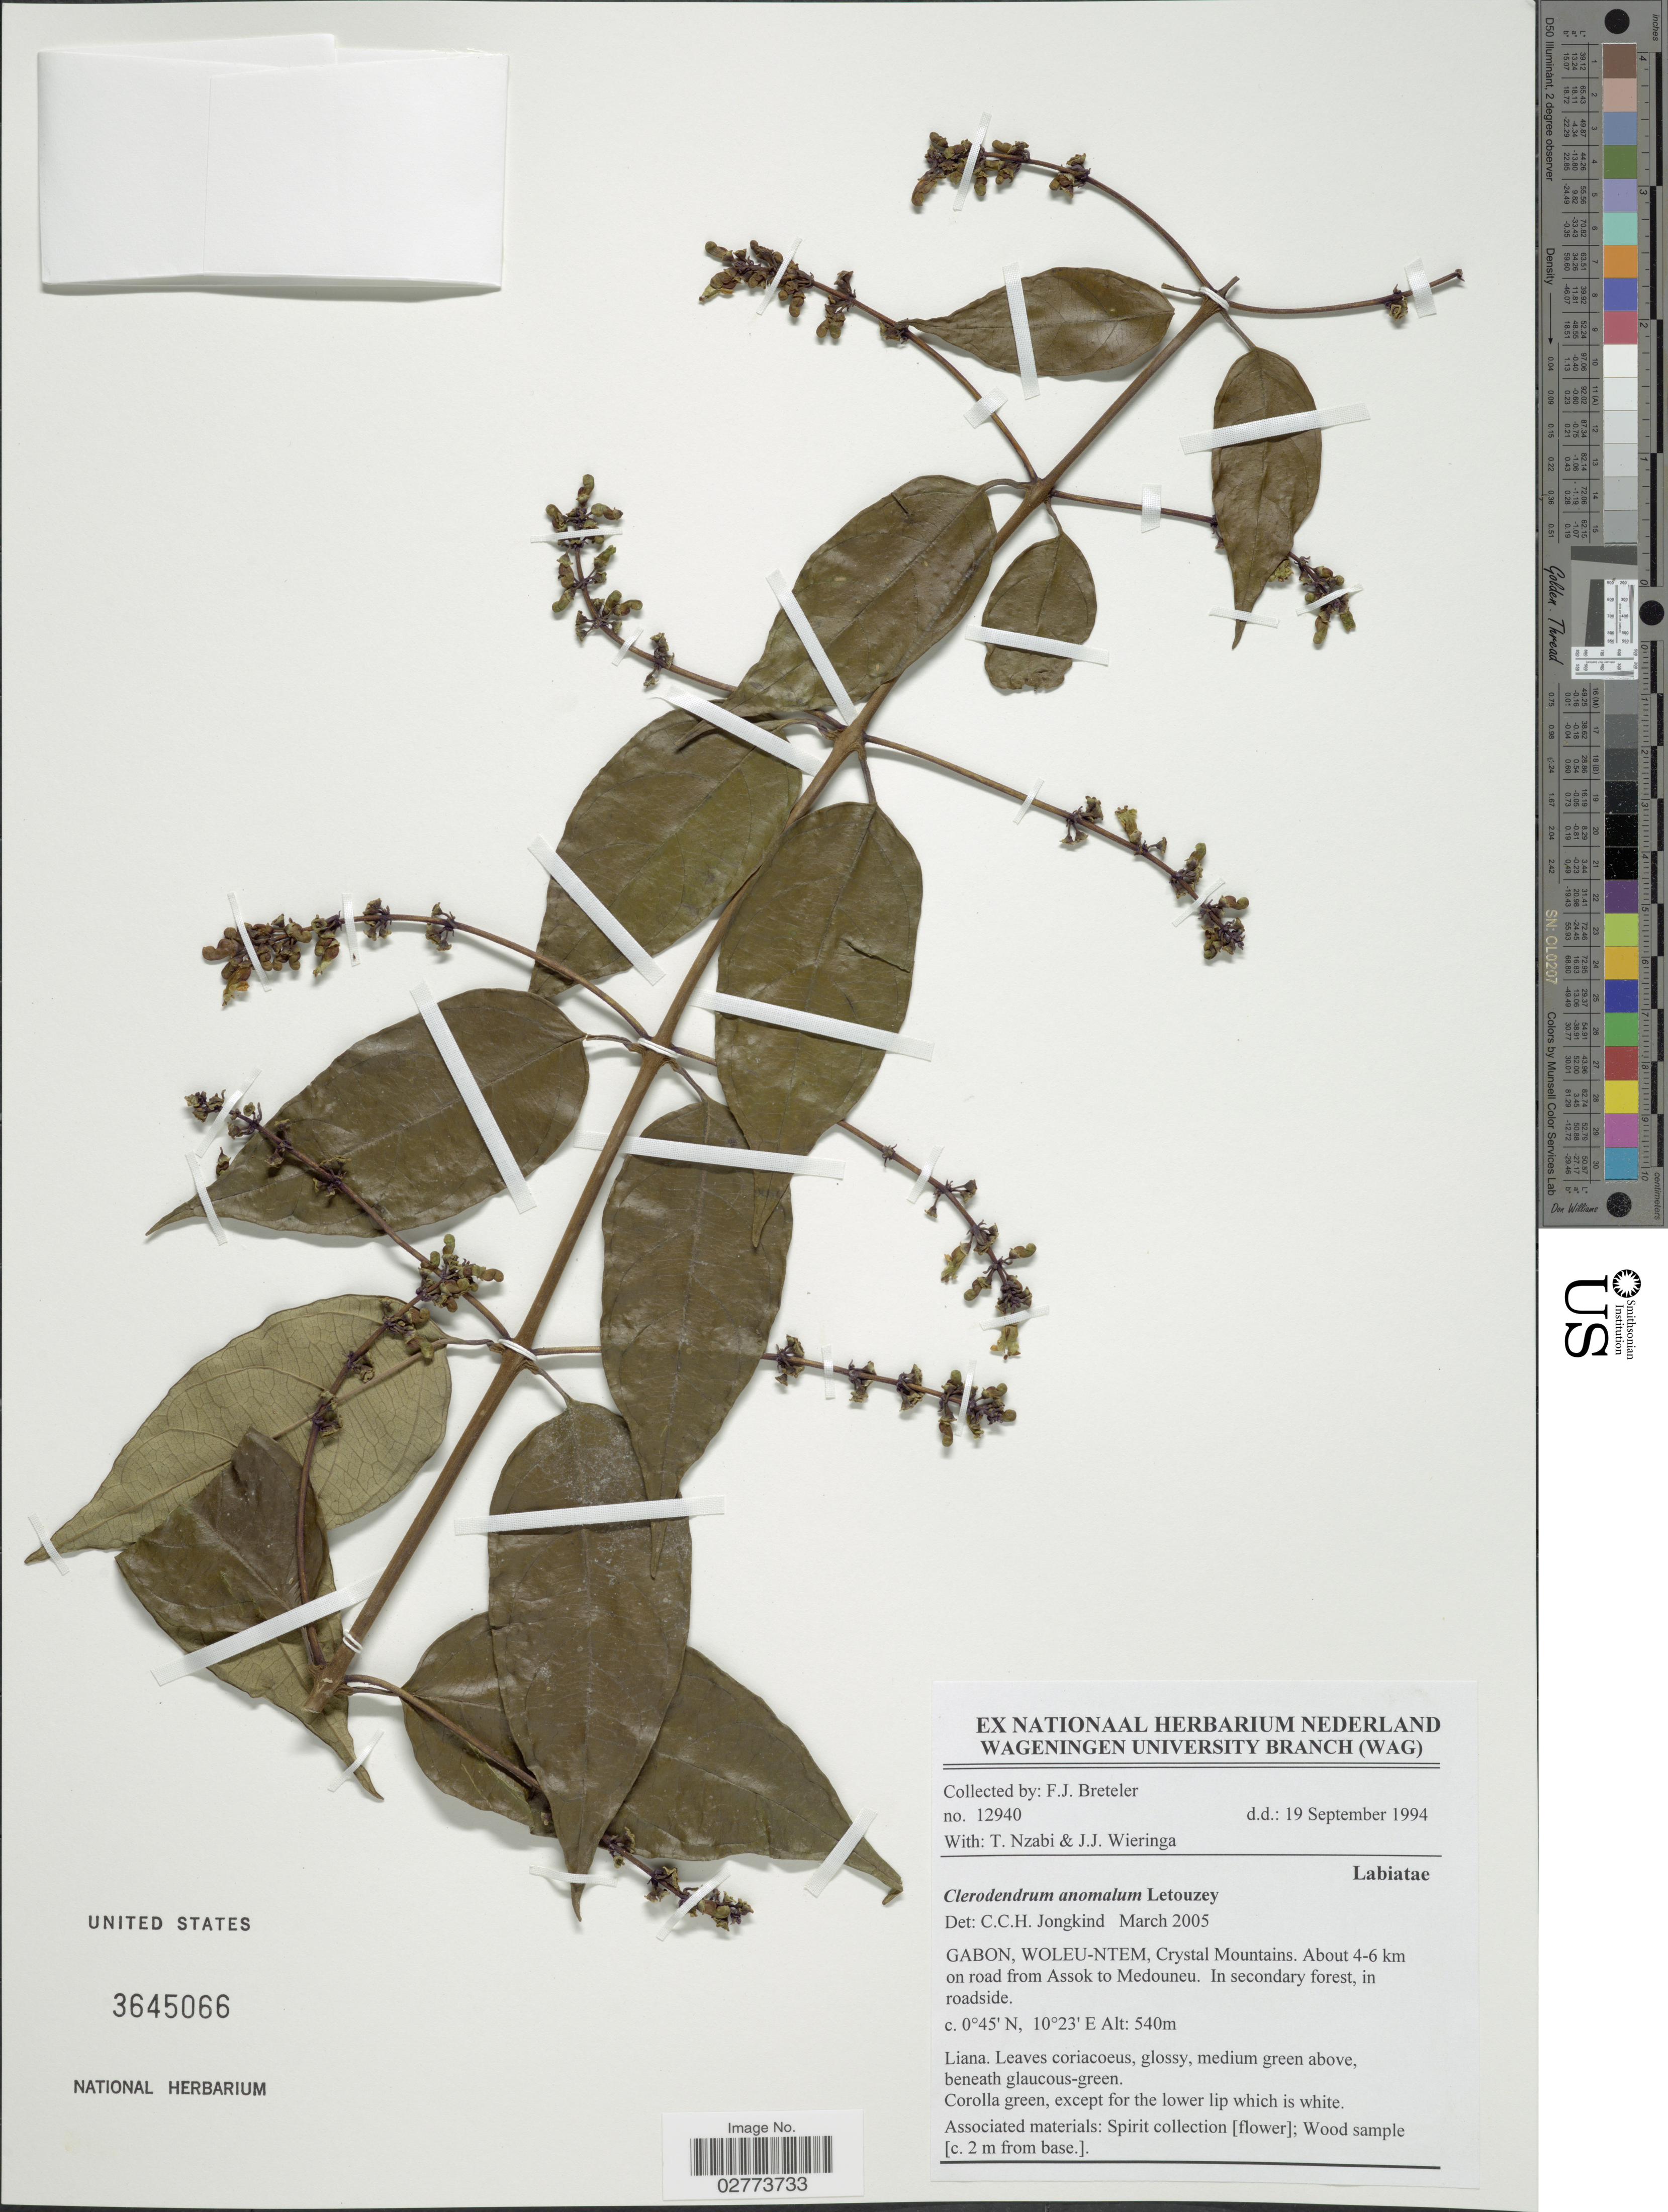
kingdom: Plantae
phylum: Tracheophyta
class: Magnoliopsida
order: Lamiales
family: Lamiaceae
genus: Clerodendrum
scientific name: Clerodendrum anomalum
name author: Letouzey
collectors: F. J. Breteler, T. Nzabi & J. Wieringa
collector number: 12940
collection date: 1994-09-19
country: Gabon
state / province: Woleu-Ntem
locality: Crystal Mountains, about 4-6 km on road from Assok to Medouneu.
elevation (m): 540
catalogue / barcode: US 3645066